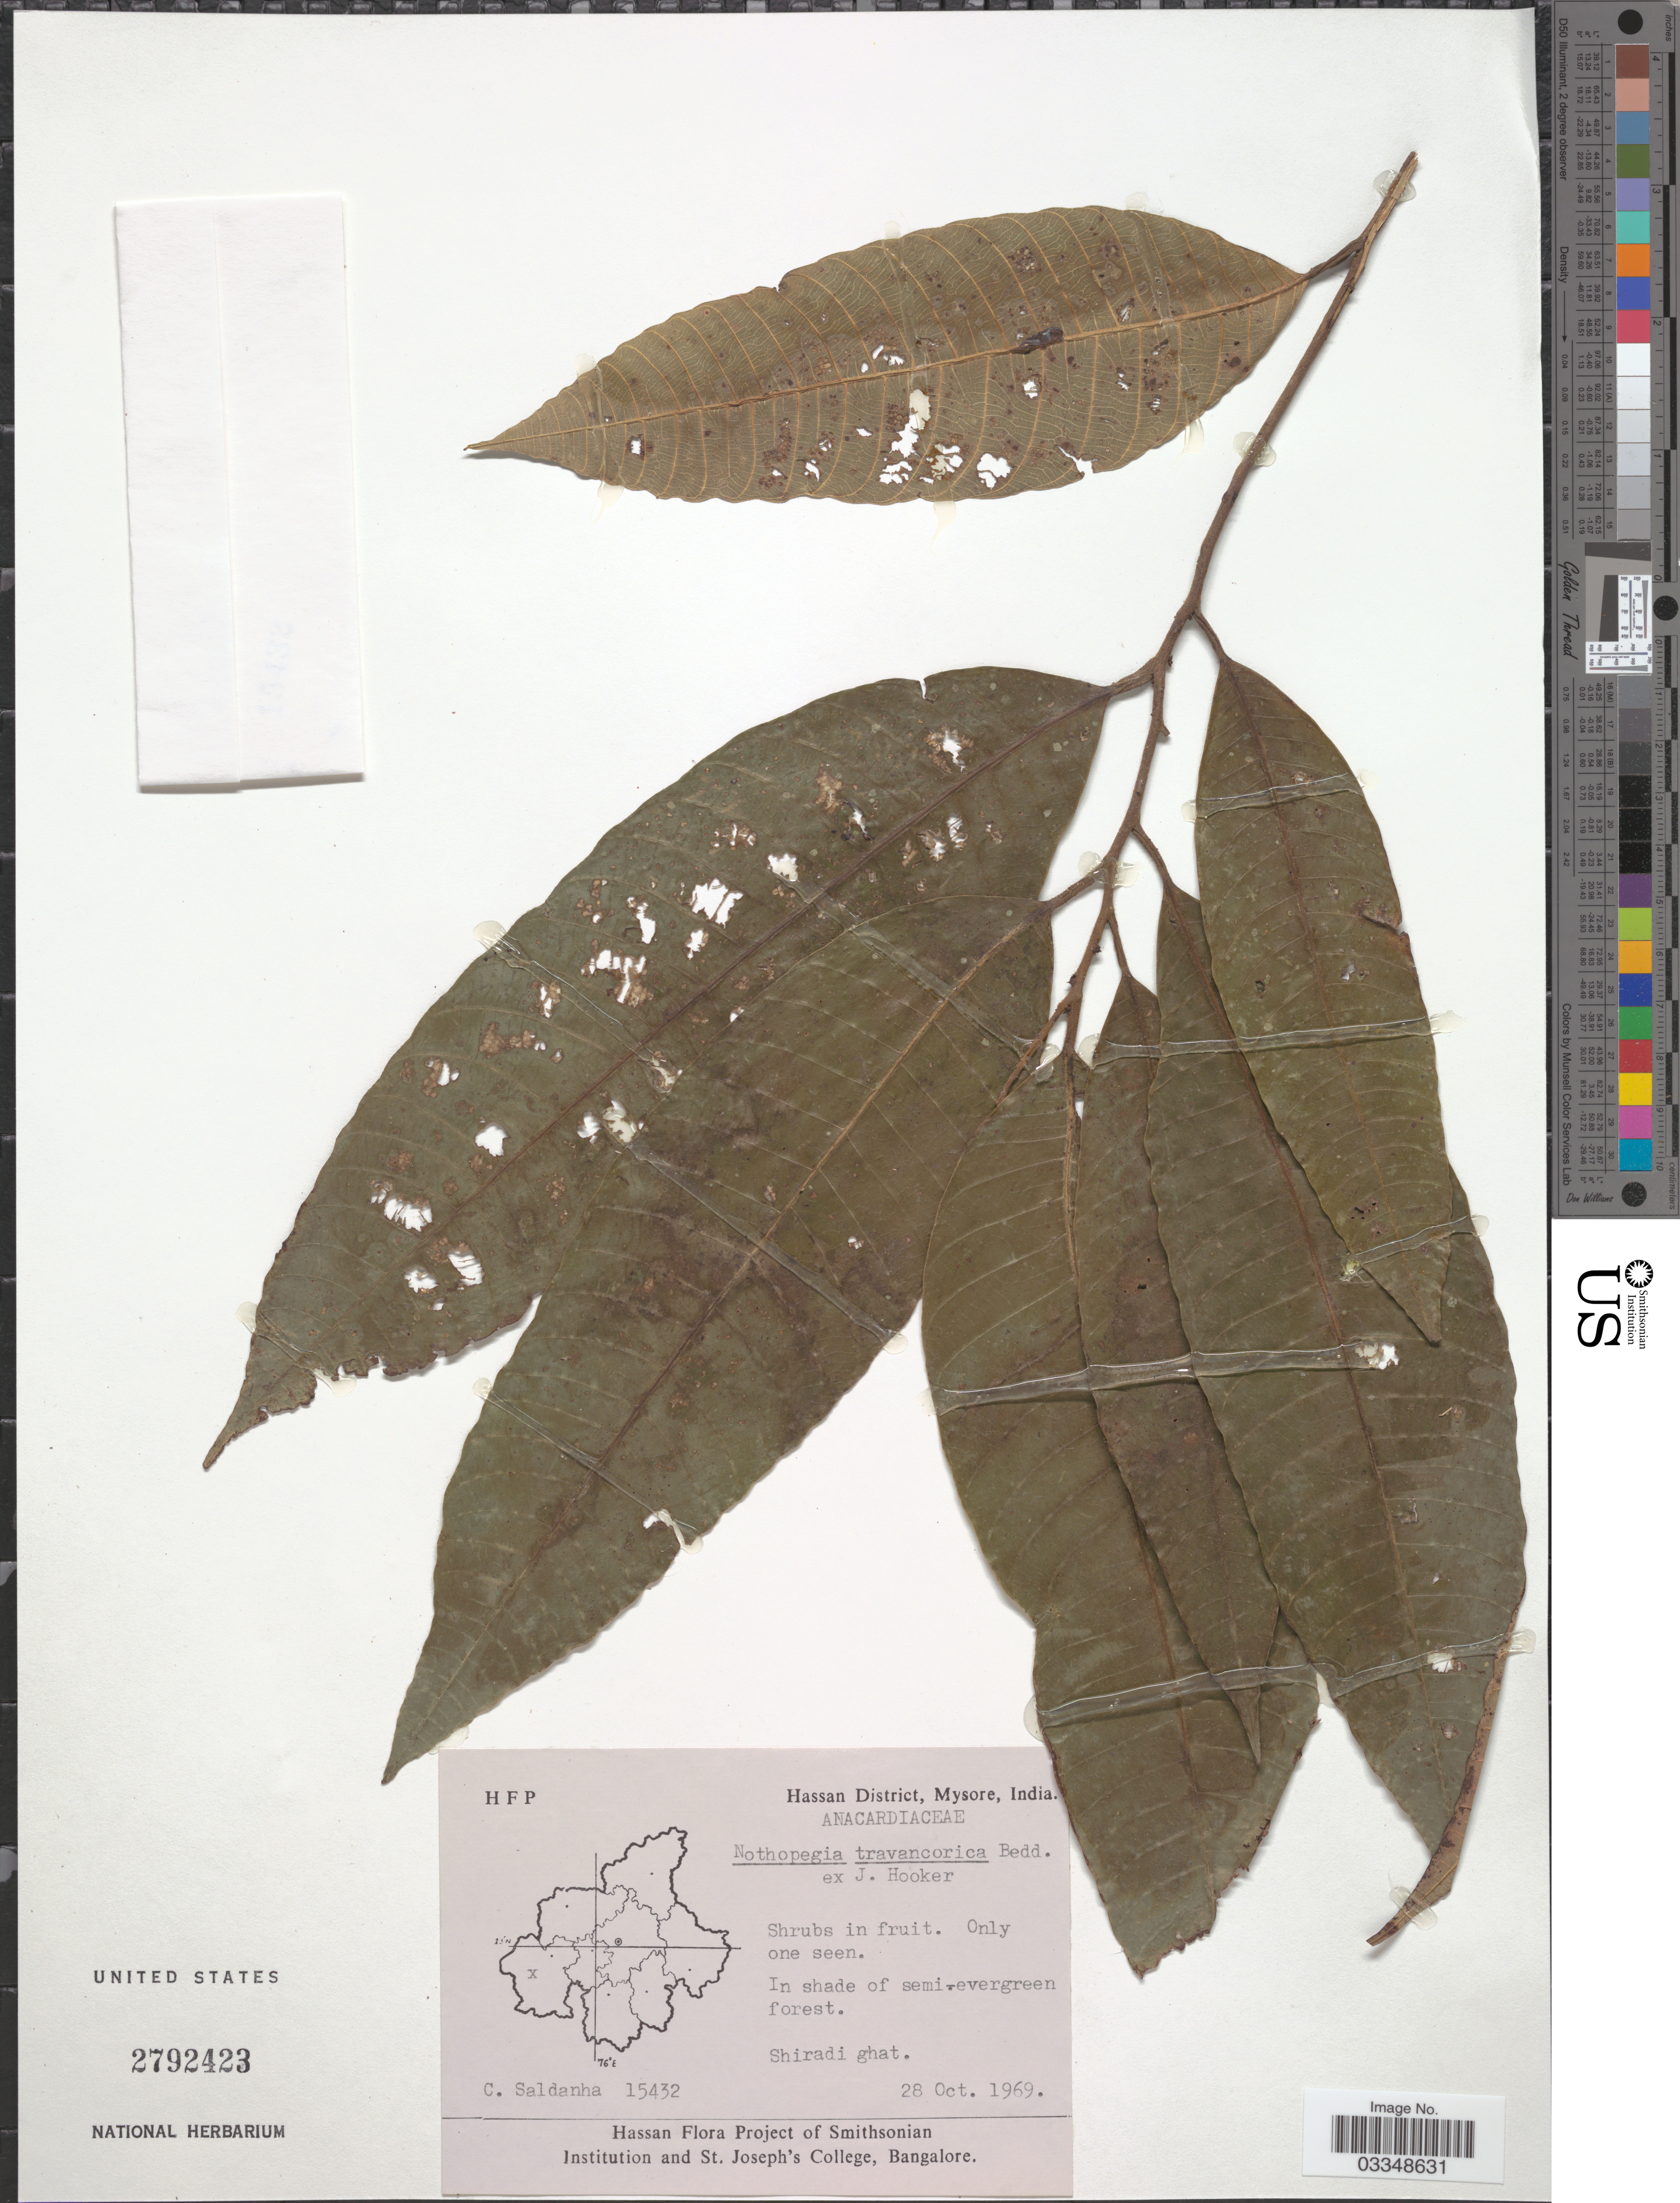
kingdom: Plantae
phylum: Tracheophyta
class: Magnoliopsida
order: Sapindales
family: Anacardiaceae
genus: Nothopegia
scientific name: Nothopegia travancorica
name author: Bedd. ex Hook. f.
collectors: C. Saldanha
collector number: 15432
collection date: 1969-10-28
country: India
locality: Hassan District, Mysore. Shiradi ghat.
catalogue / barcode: US 2792423